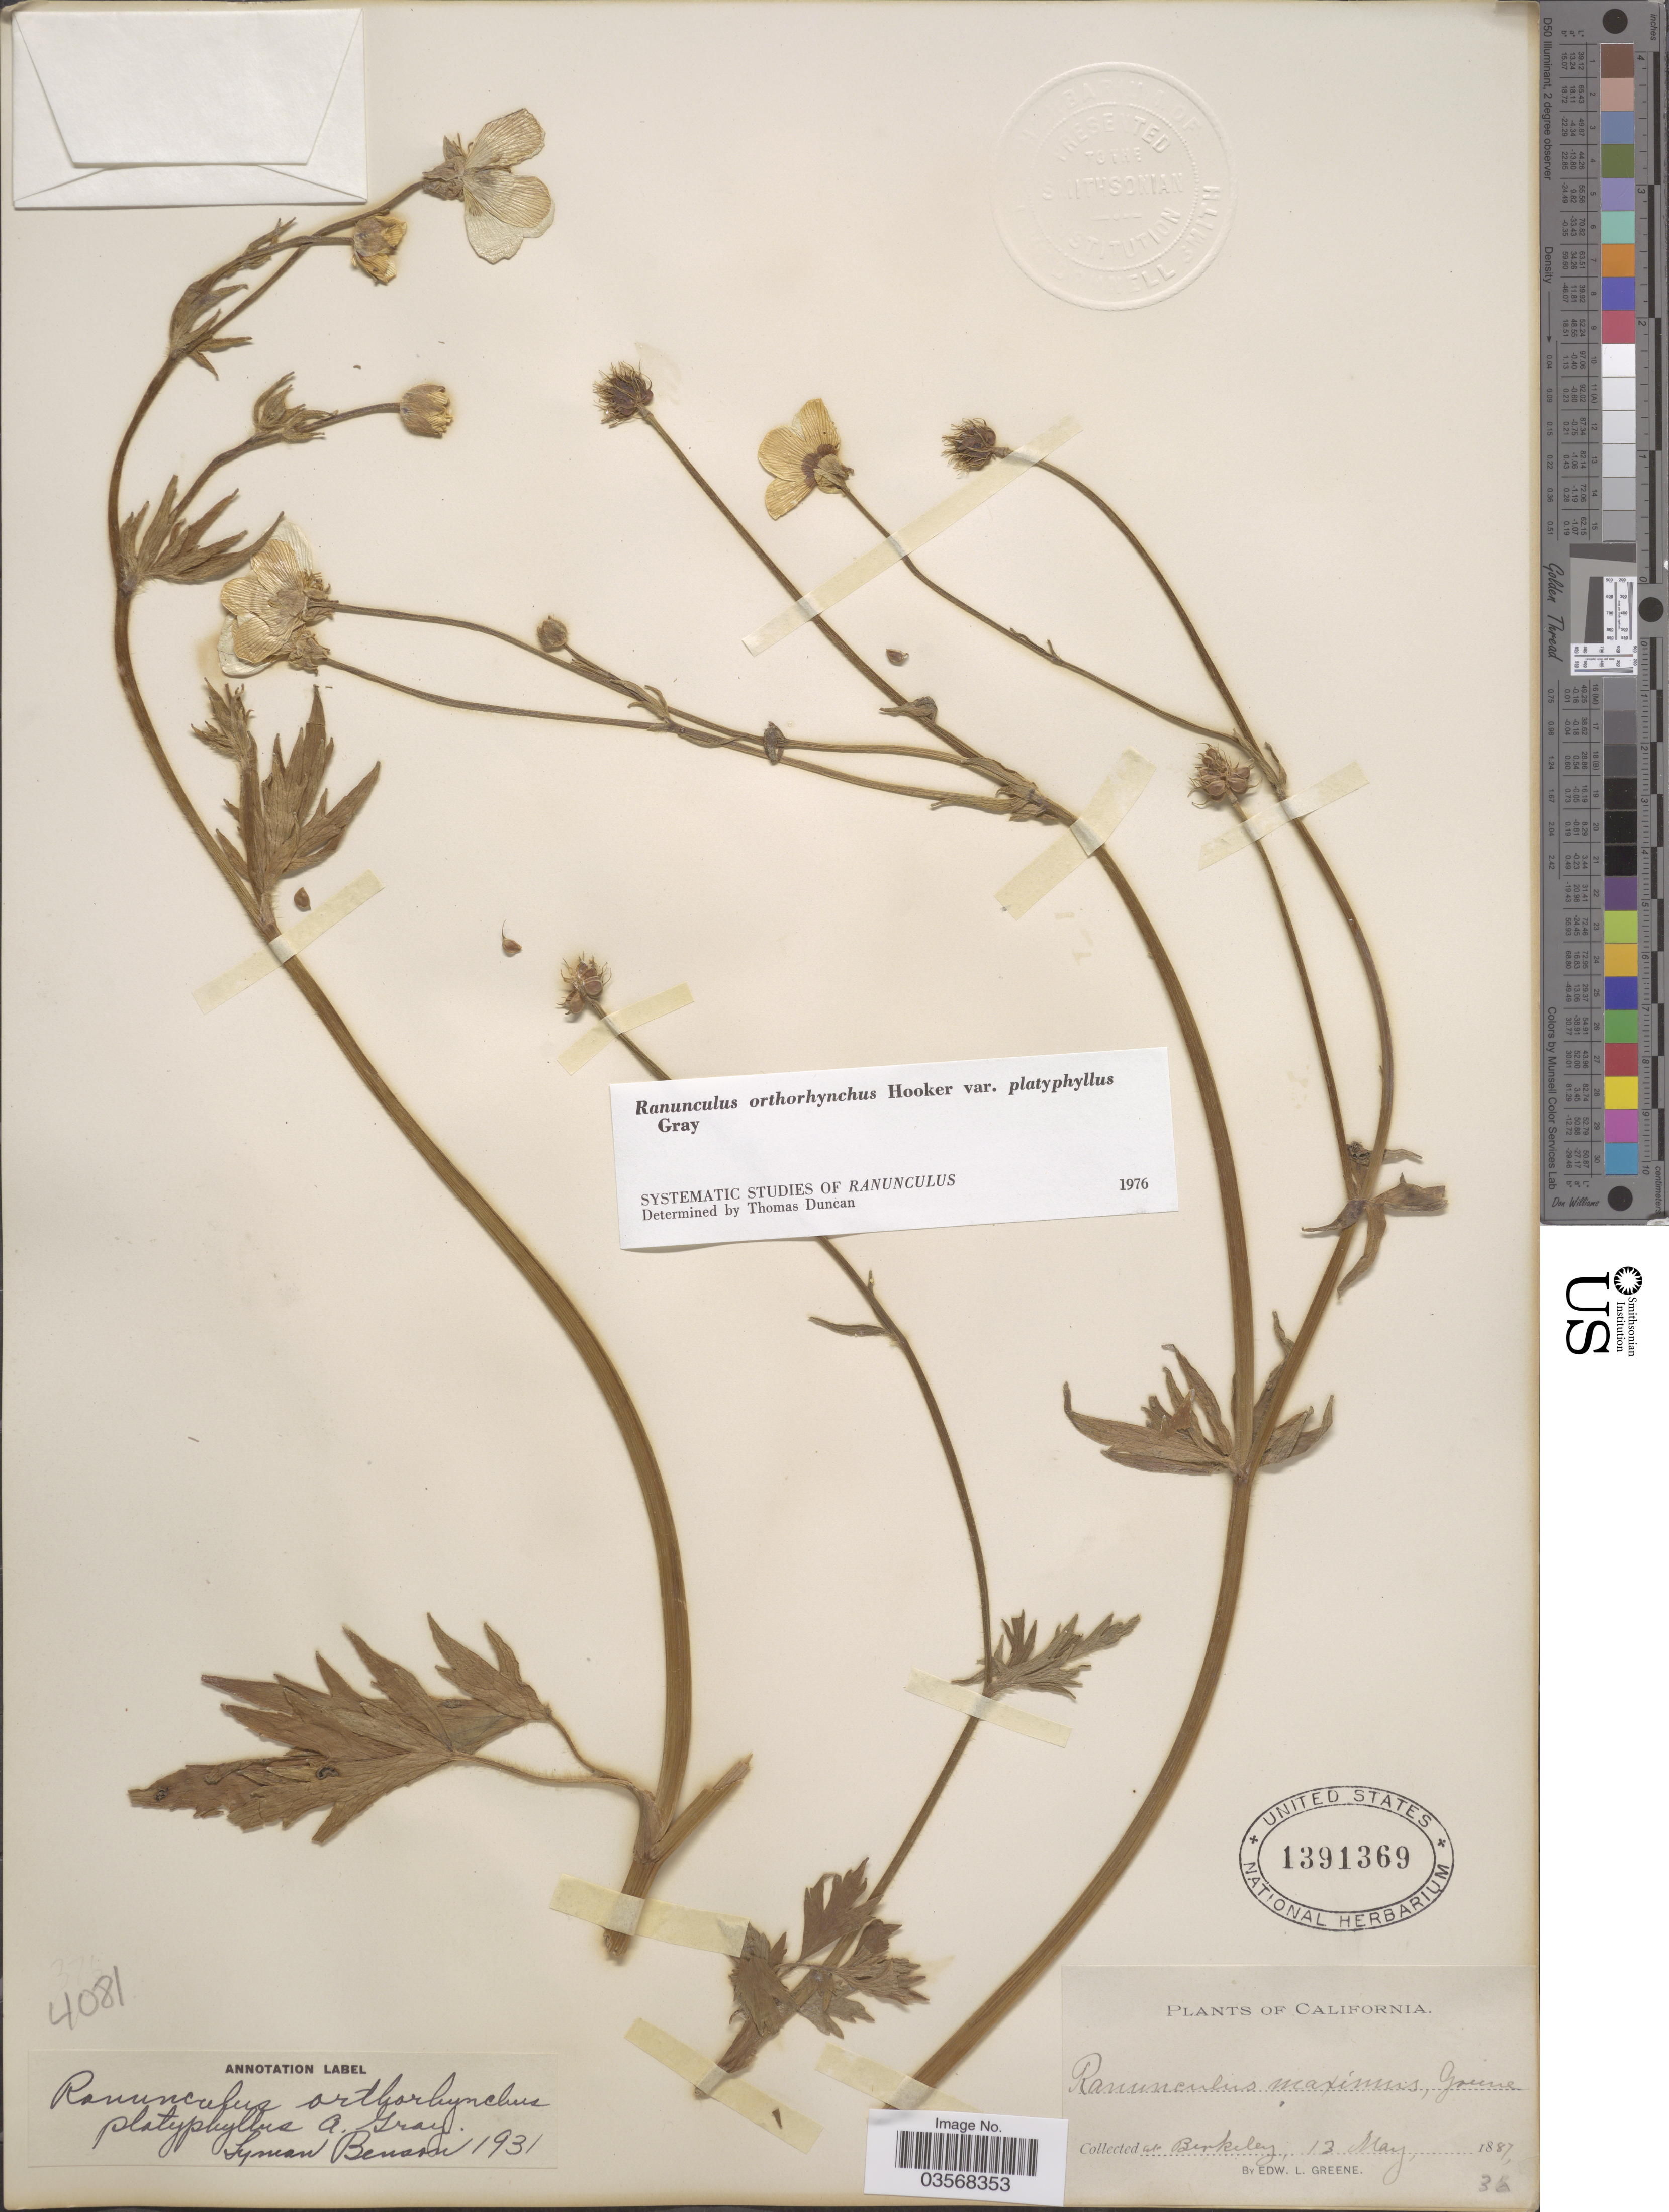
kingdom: Plantae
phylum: Tracheophyta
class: Magnoliopsida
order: Ranunculales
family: Ranunculaceae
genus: Ranunculus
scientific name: Ranunculus orthorhynchus var. platyphyllus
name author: A. Gray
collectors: E. L. Greene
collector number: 36*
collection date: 1887-05-13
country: United States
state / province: California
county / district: Alameda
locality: At Berkeley.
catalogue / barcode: US 1391369